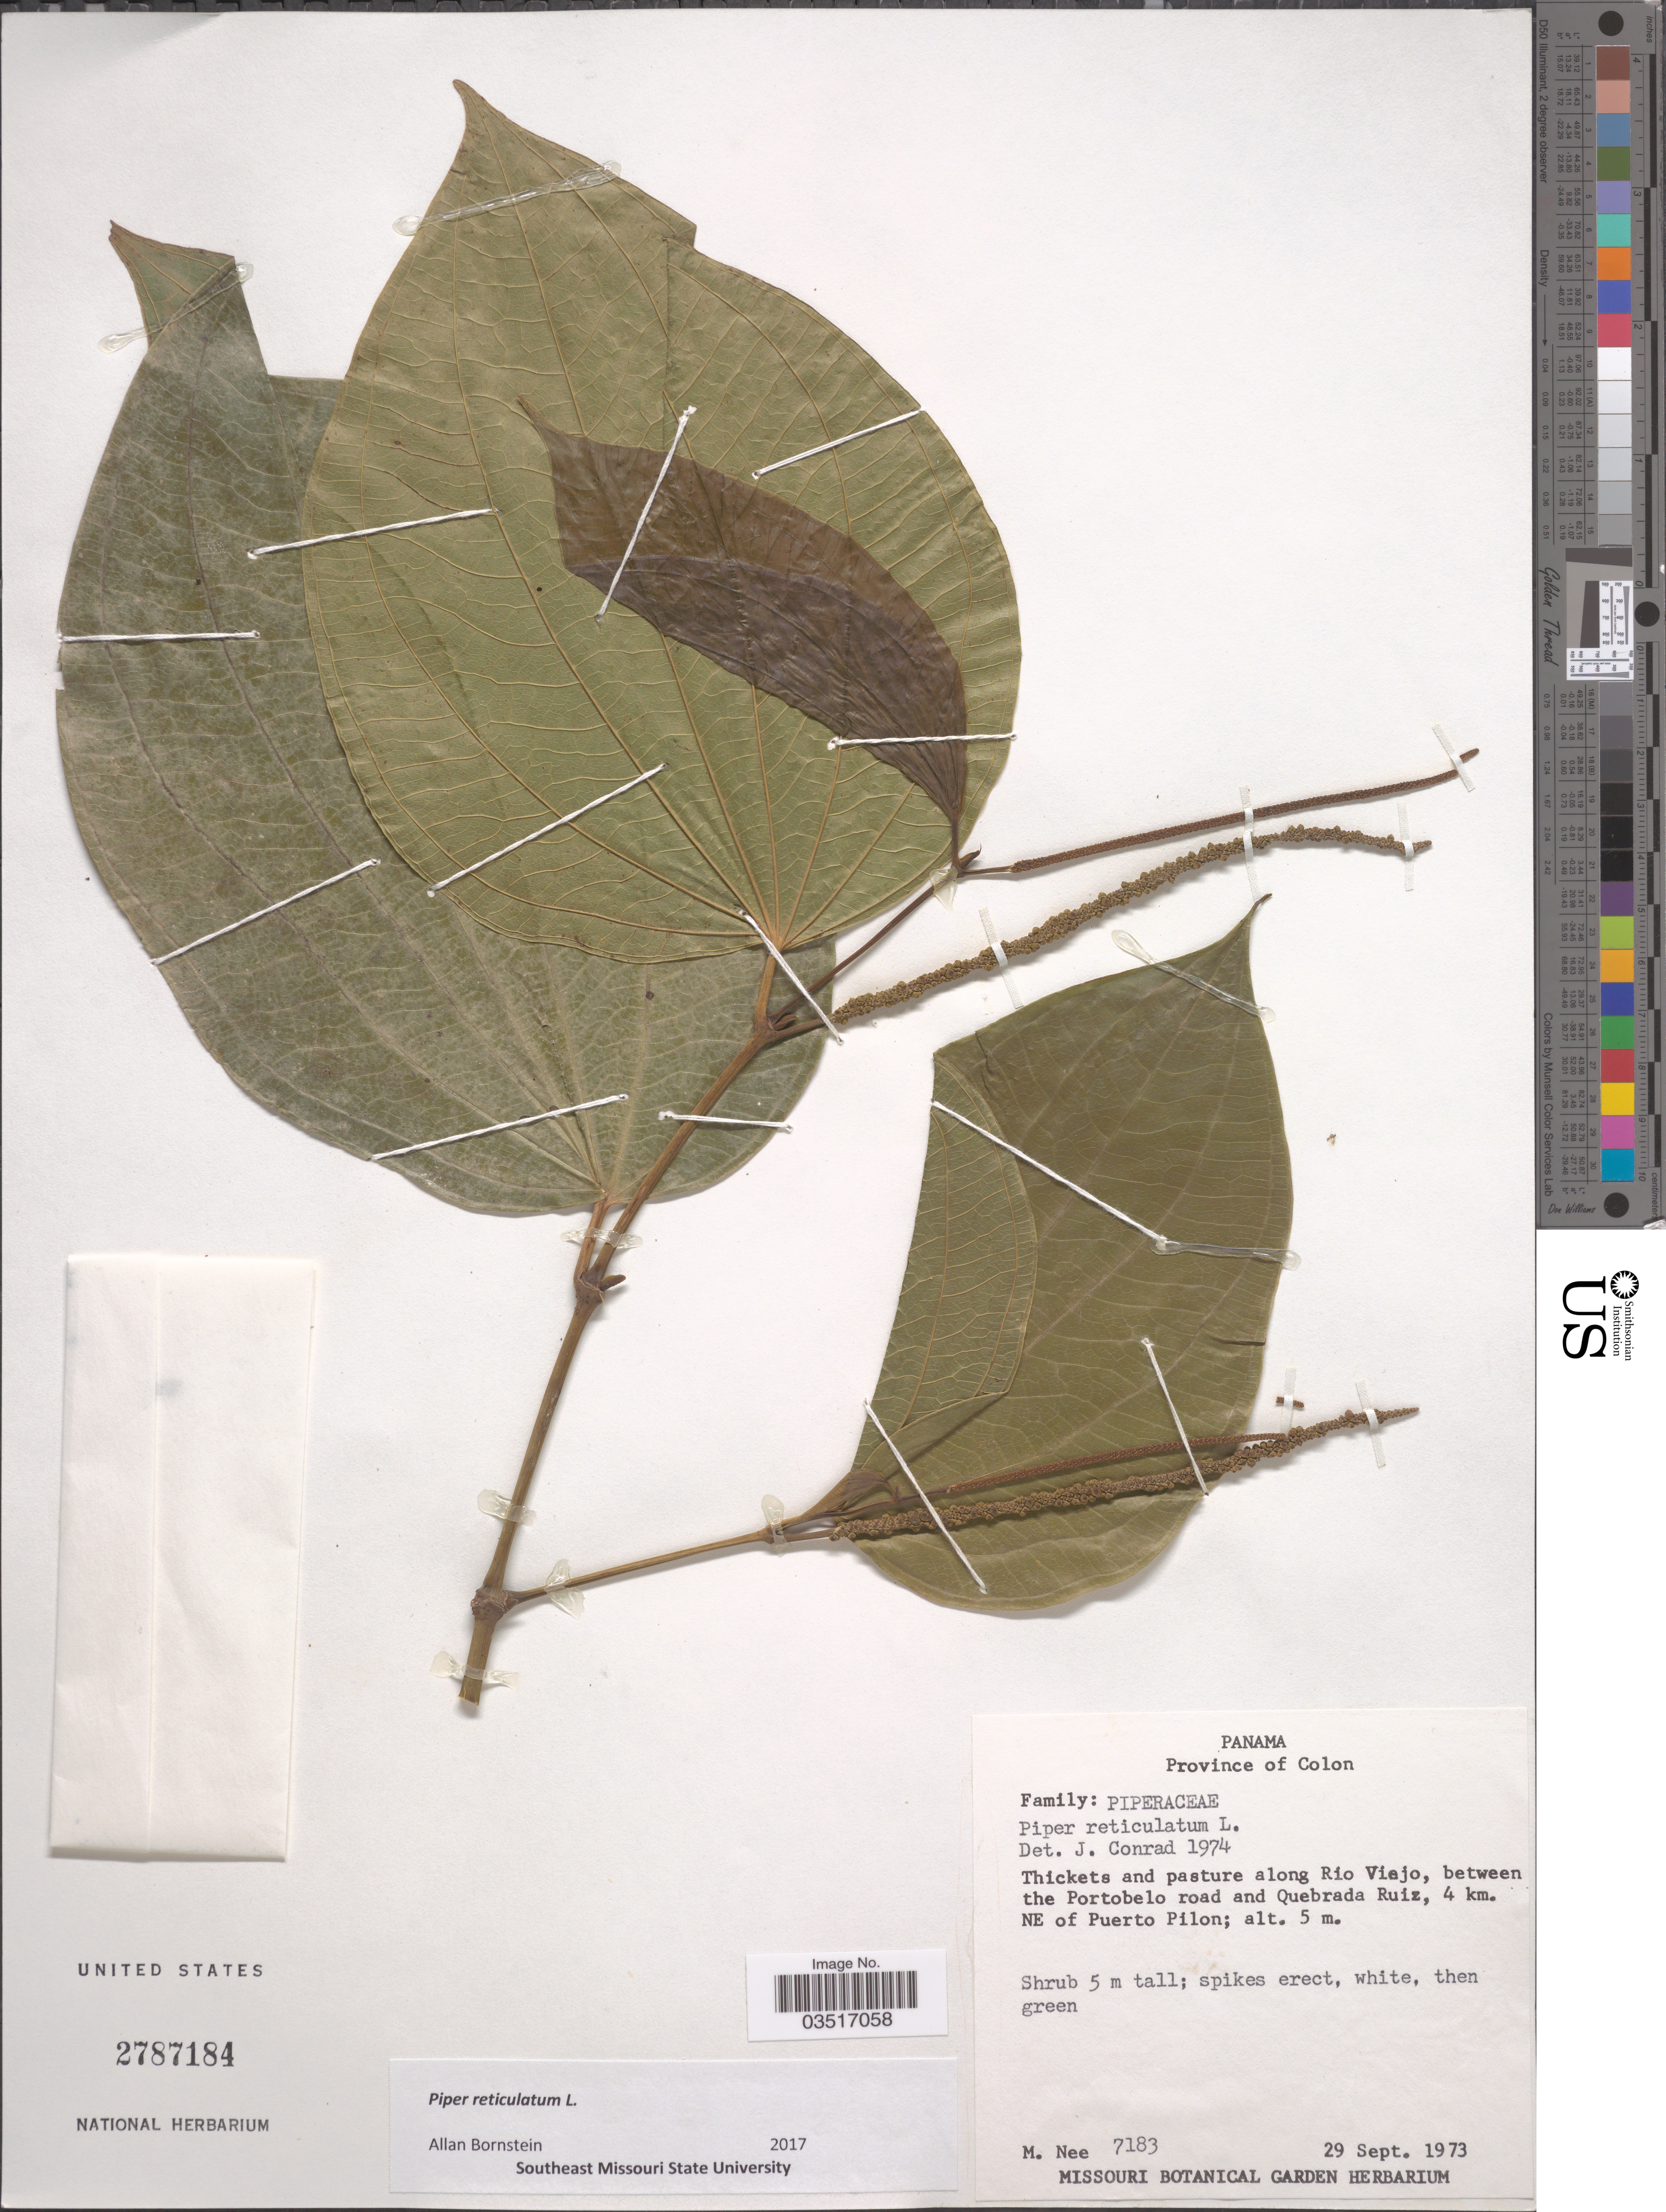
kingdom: Plantae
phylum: Tracheophyta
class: Magnoliopsida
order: Piperales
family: Piperaceae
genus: Piper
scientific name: Piper reticulatum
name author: L.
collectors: M. Nee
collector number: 7183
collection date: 1973-09-29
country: Panama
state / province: Colón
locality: Province of Colon. Along Rio Viajo, between the Portobelo road and Quebrada Ruiz, 4 km. NE of Puerto Pilon.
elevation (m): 5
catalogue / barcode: US 2787184